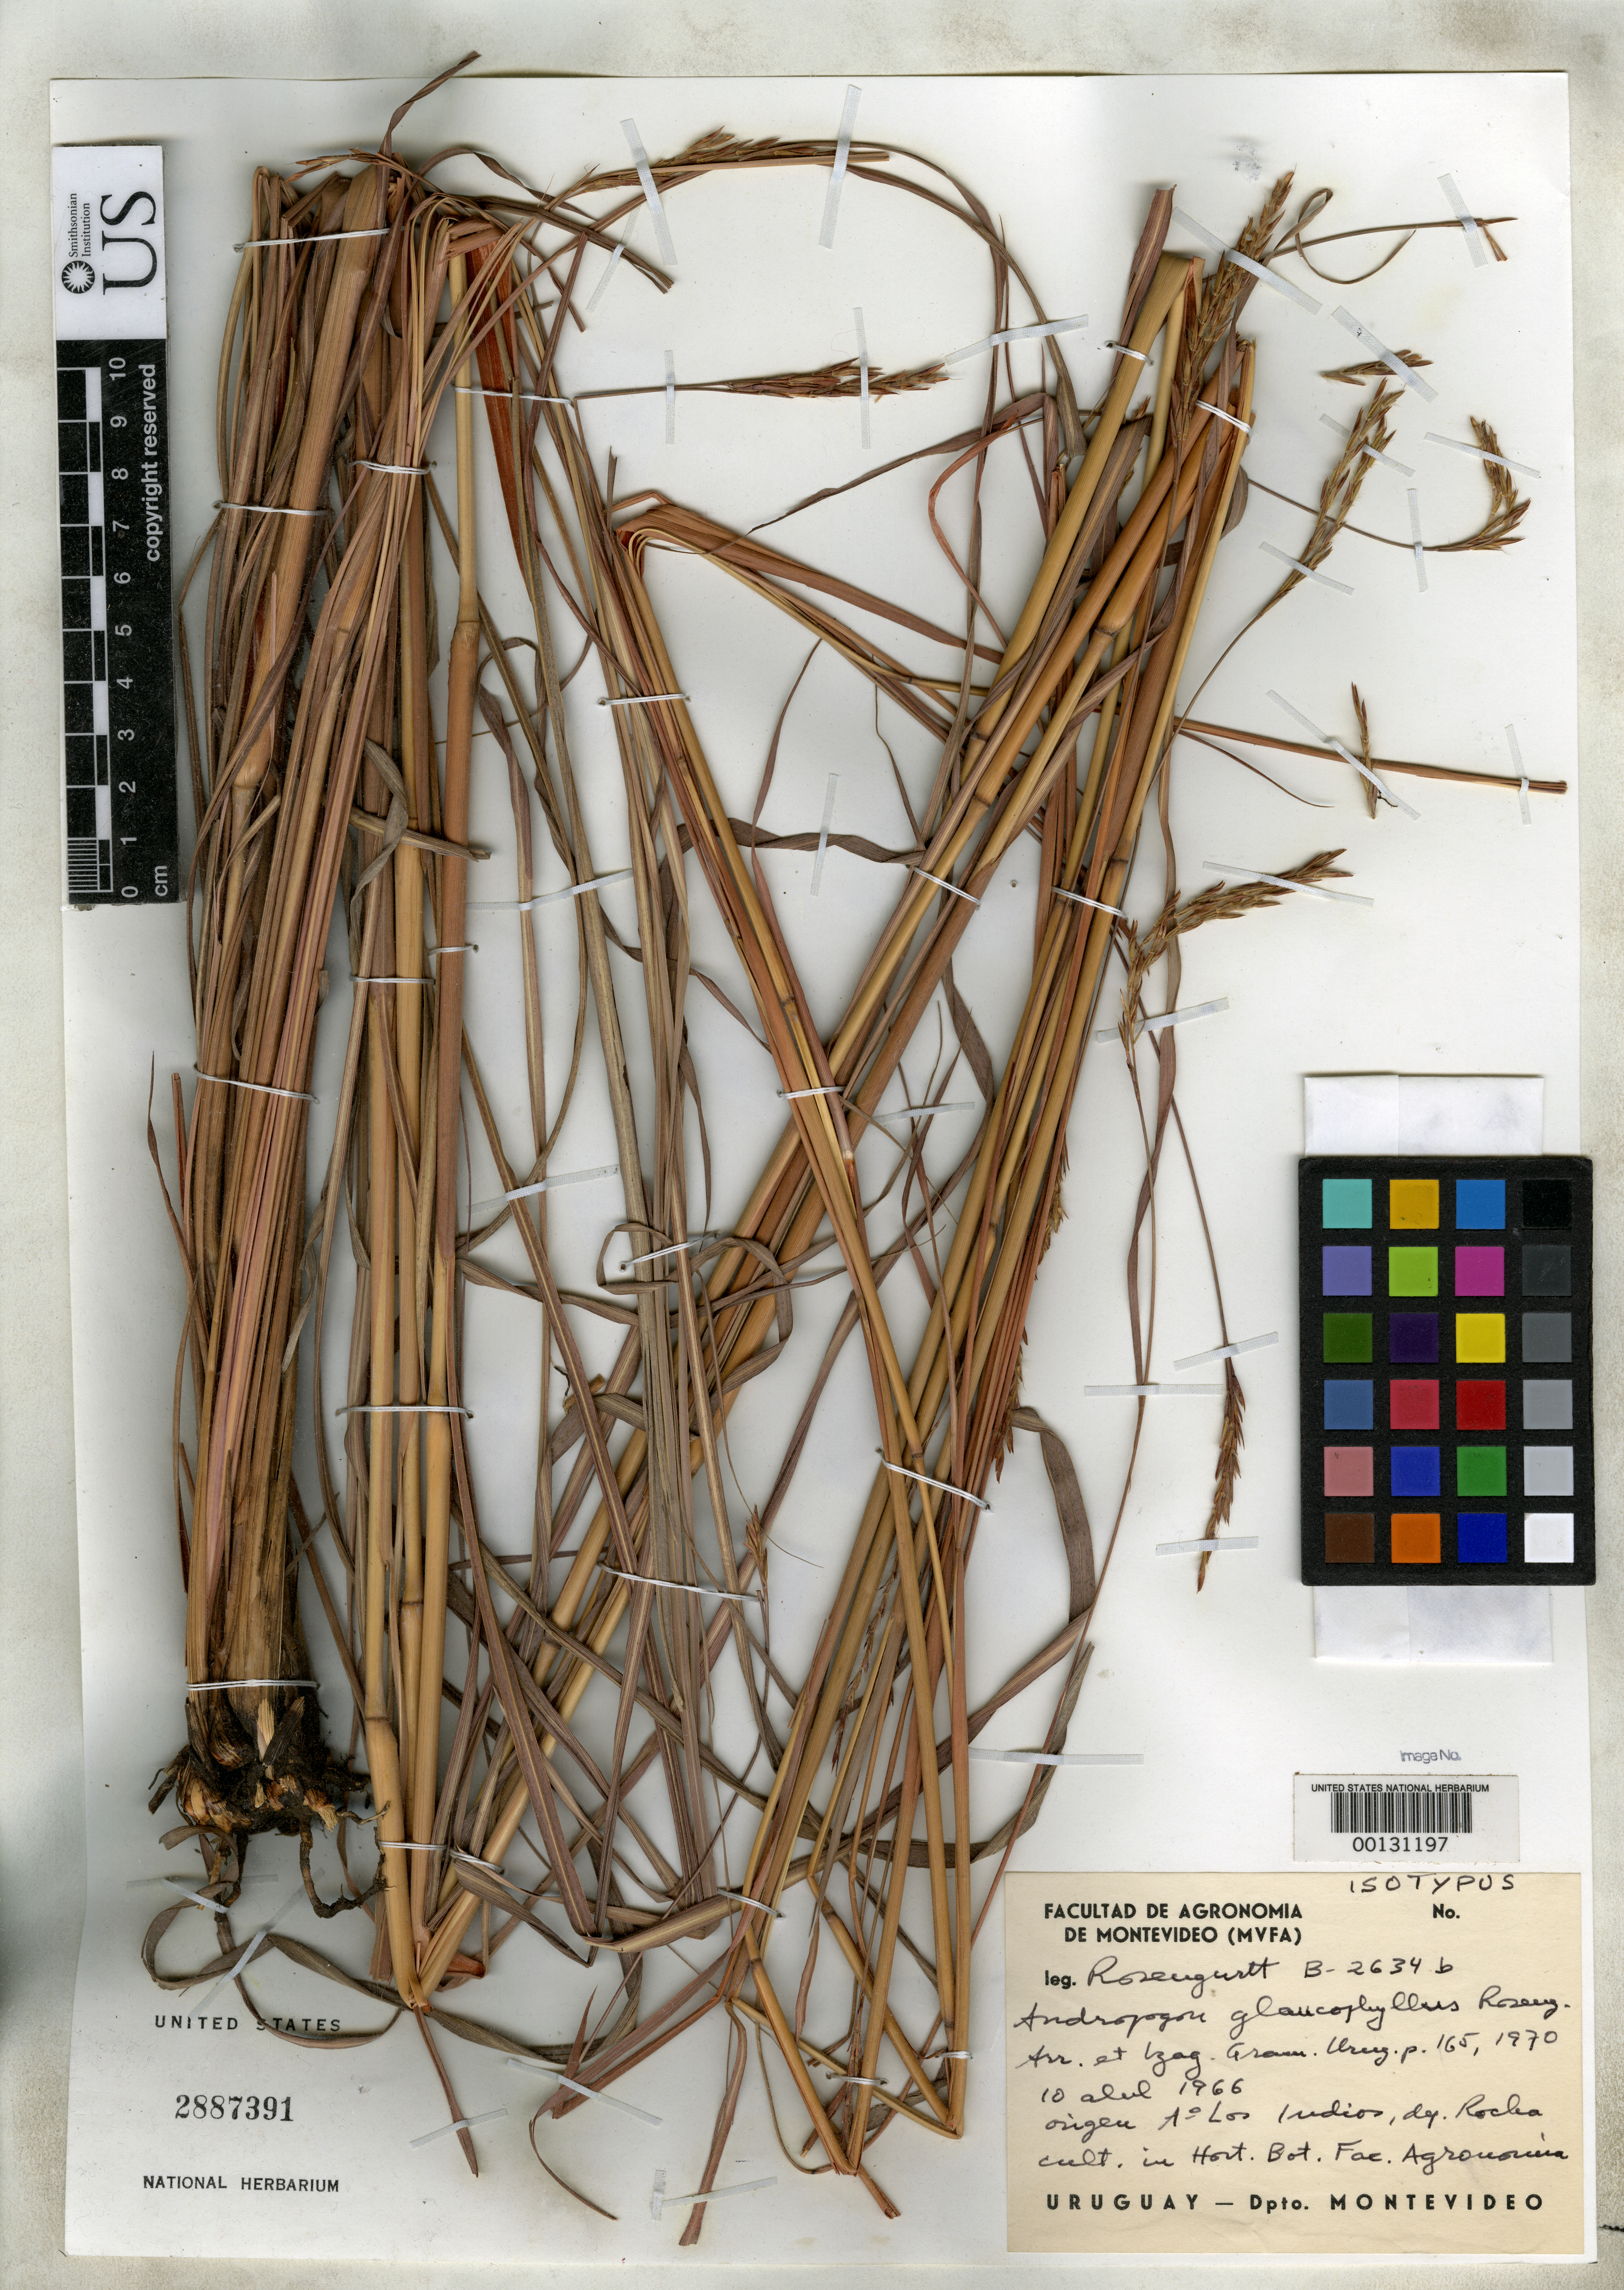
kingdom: Plantae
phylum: Tracheophyta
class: Liliopsida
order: Poales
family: Poaceae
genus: Andropogon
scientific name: Andropogon glaucophyllus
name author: Roseng.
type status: Isosyntype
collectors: B. Rosengurtt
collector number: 2634b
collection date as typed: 10 Apr 1966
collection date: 1966-04-10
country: Uruguay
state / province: Rocha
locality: Arroyo Los Indios.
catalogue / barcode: US 2887391